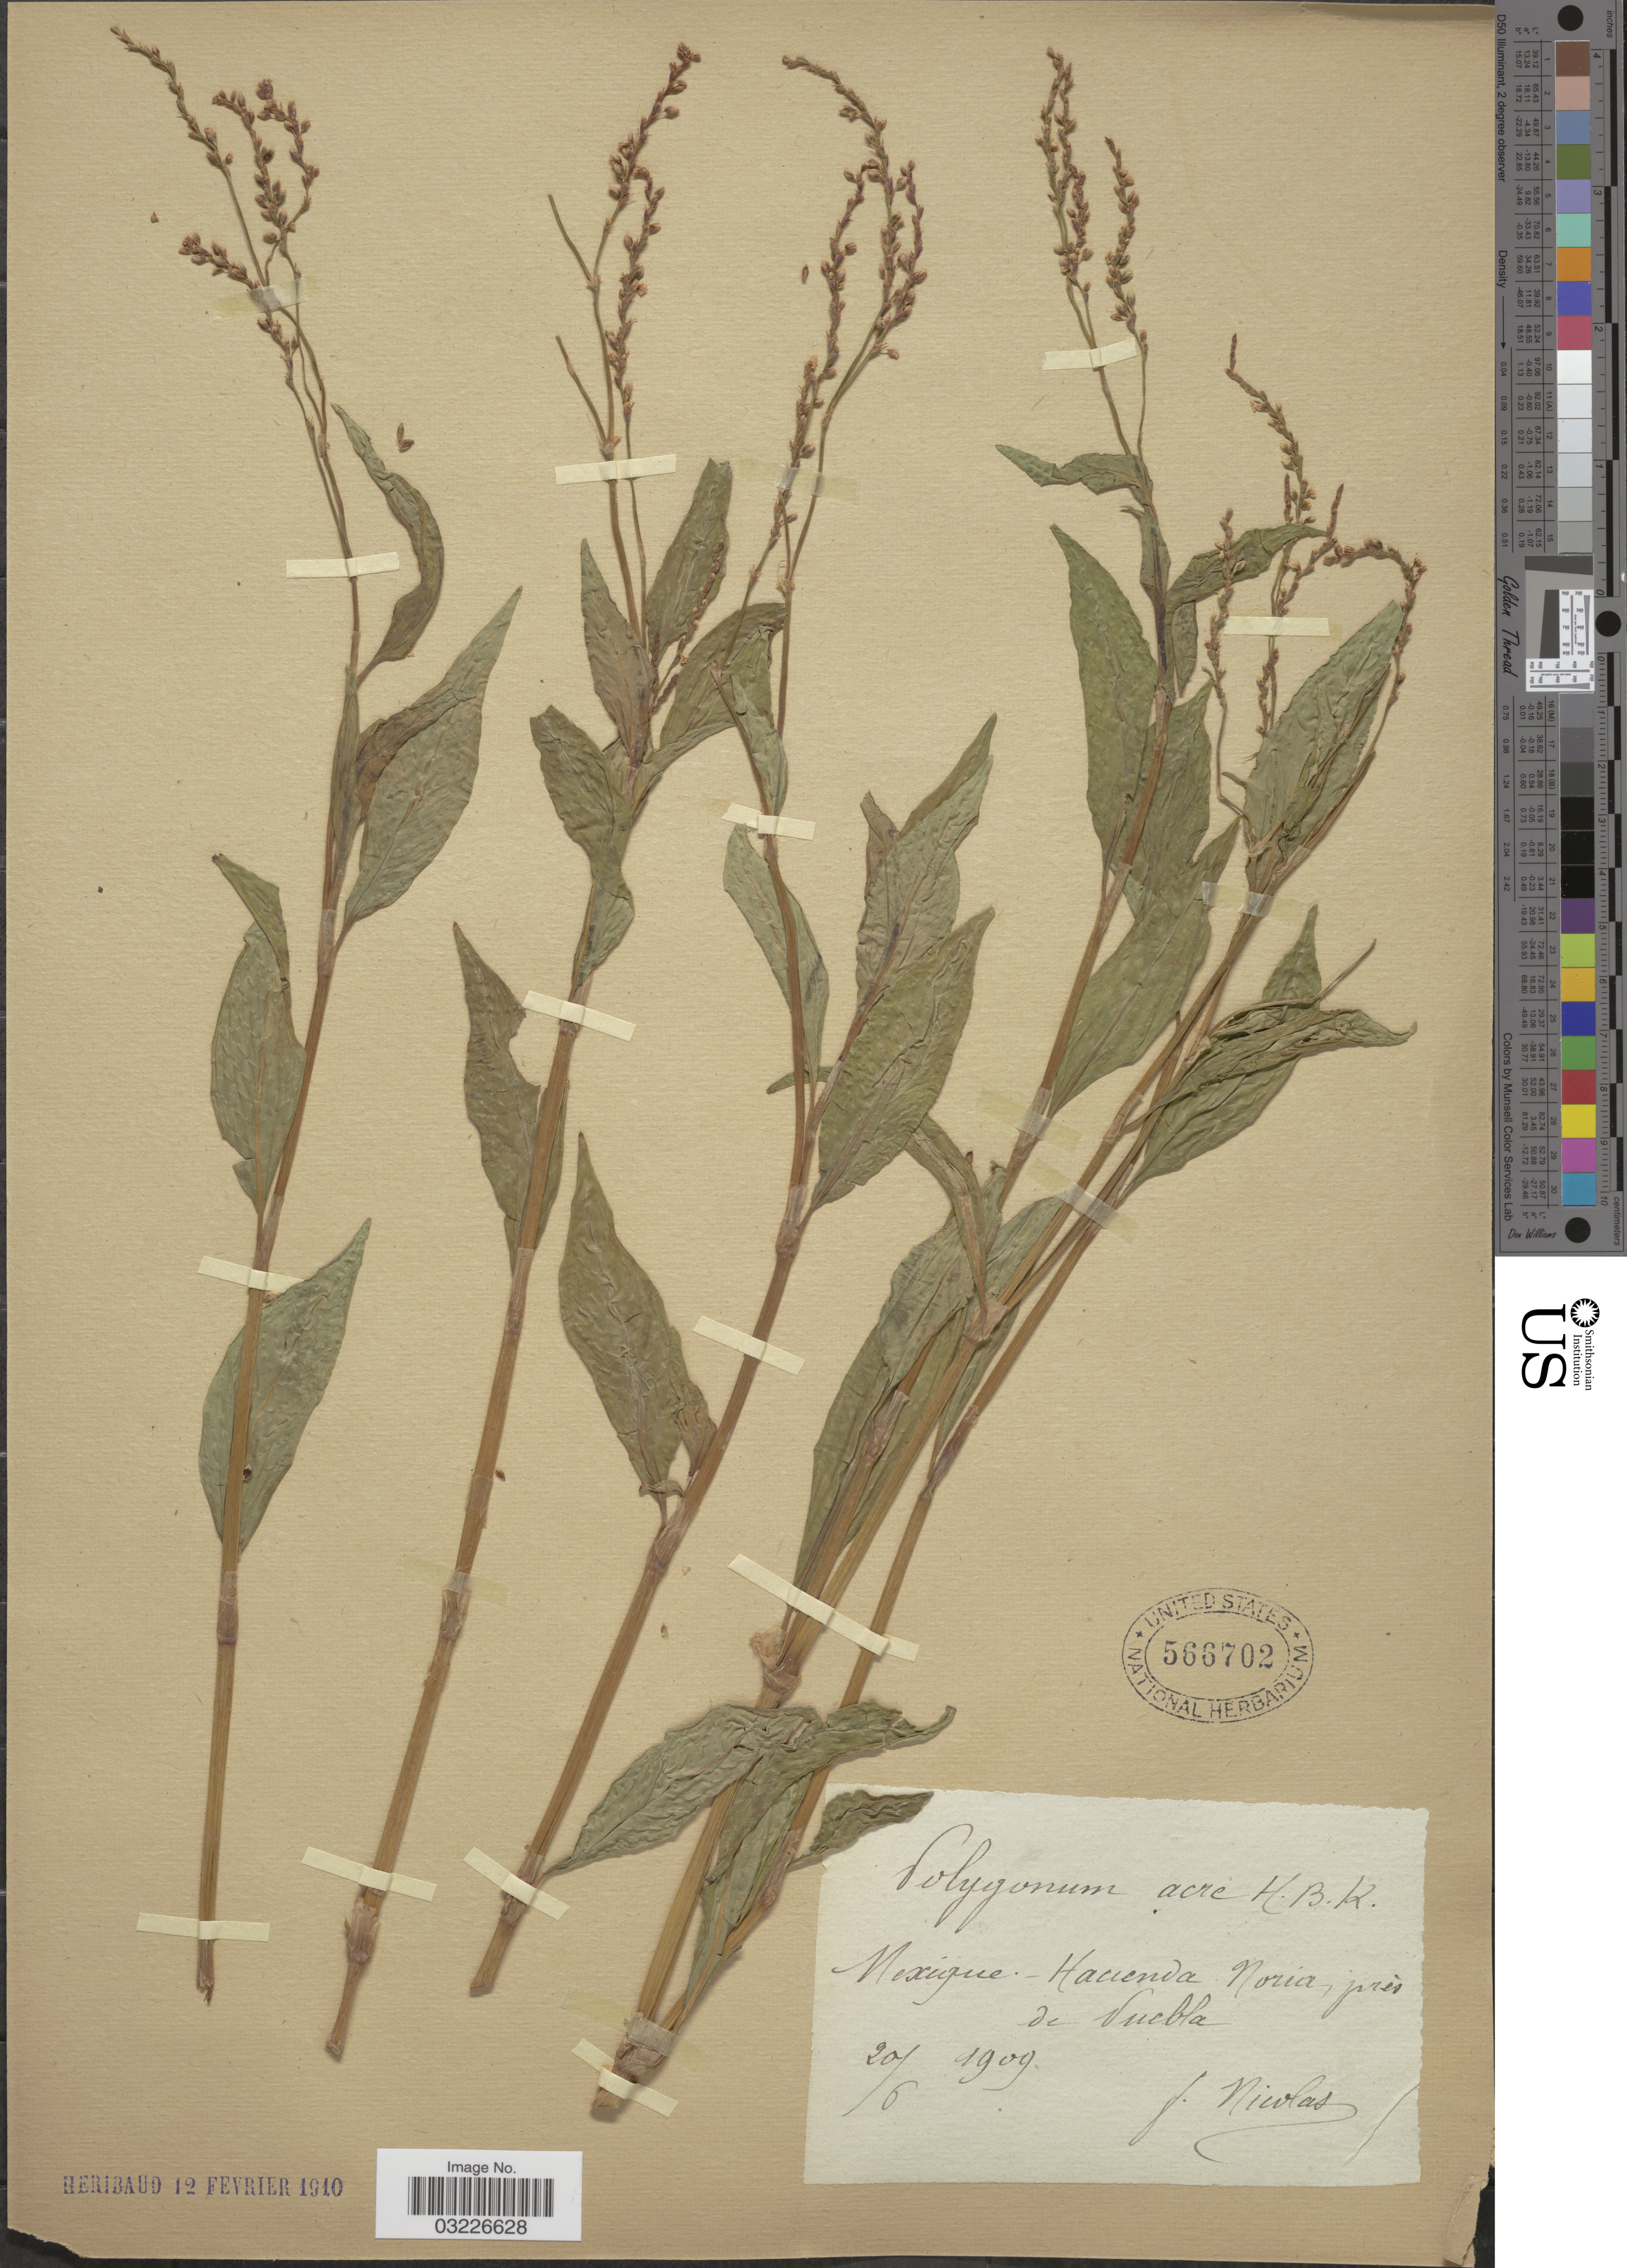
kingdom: Plantae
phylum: Tracheophyta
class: Magnoliopsida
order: Caryophyllales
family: Polygonaceae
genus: Polygonum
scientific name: Polygonum opelousanum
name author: Riddell ex Small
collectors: F. Nicolas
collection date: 1909-06-20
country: Mexico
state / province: Puebla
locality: Hacienda Noria, près de Puebla.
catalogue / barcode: US 566702